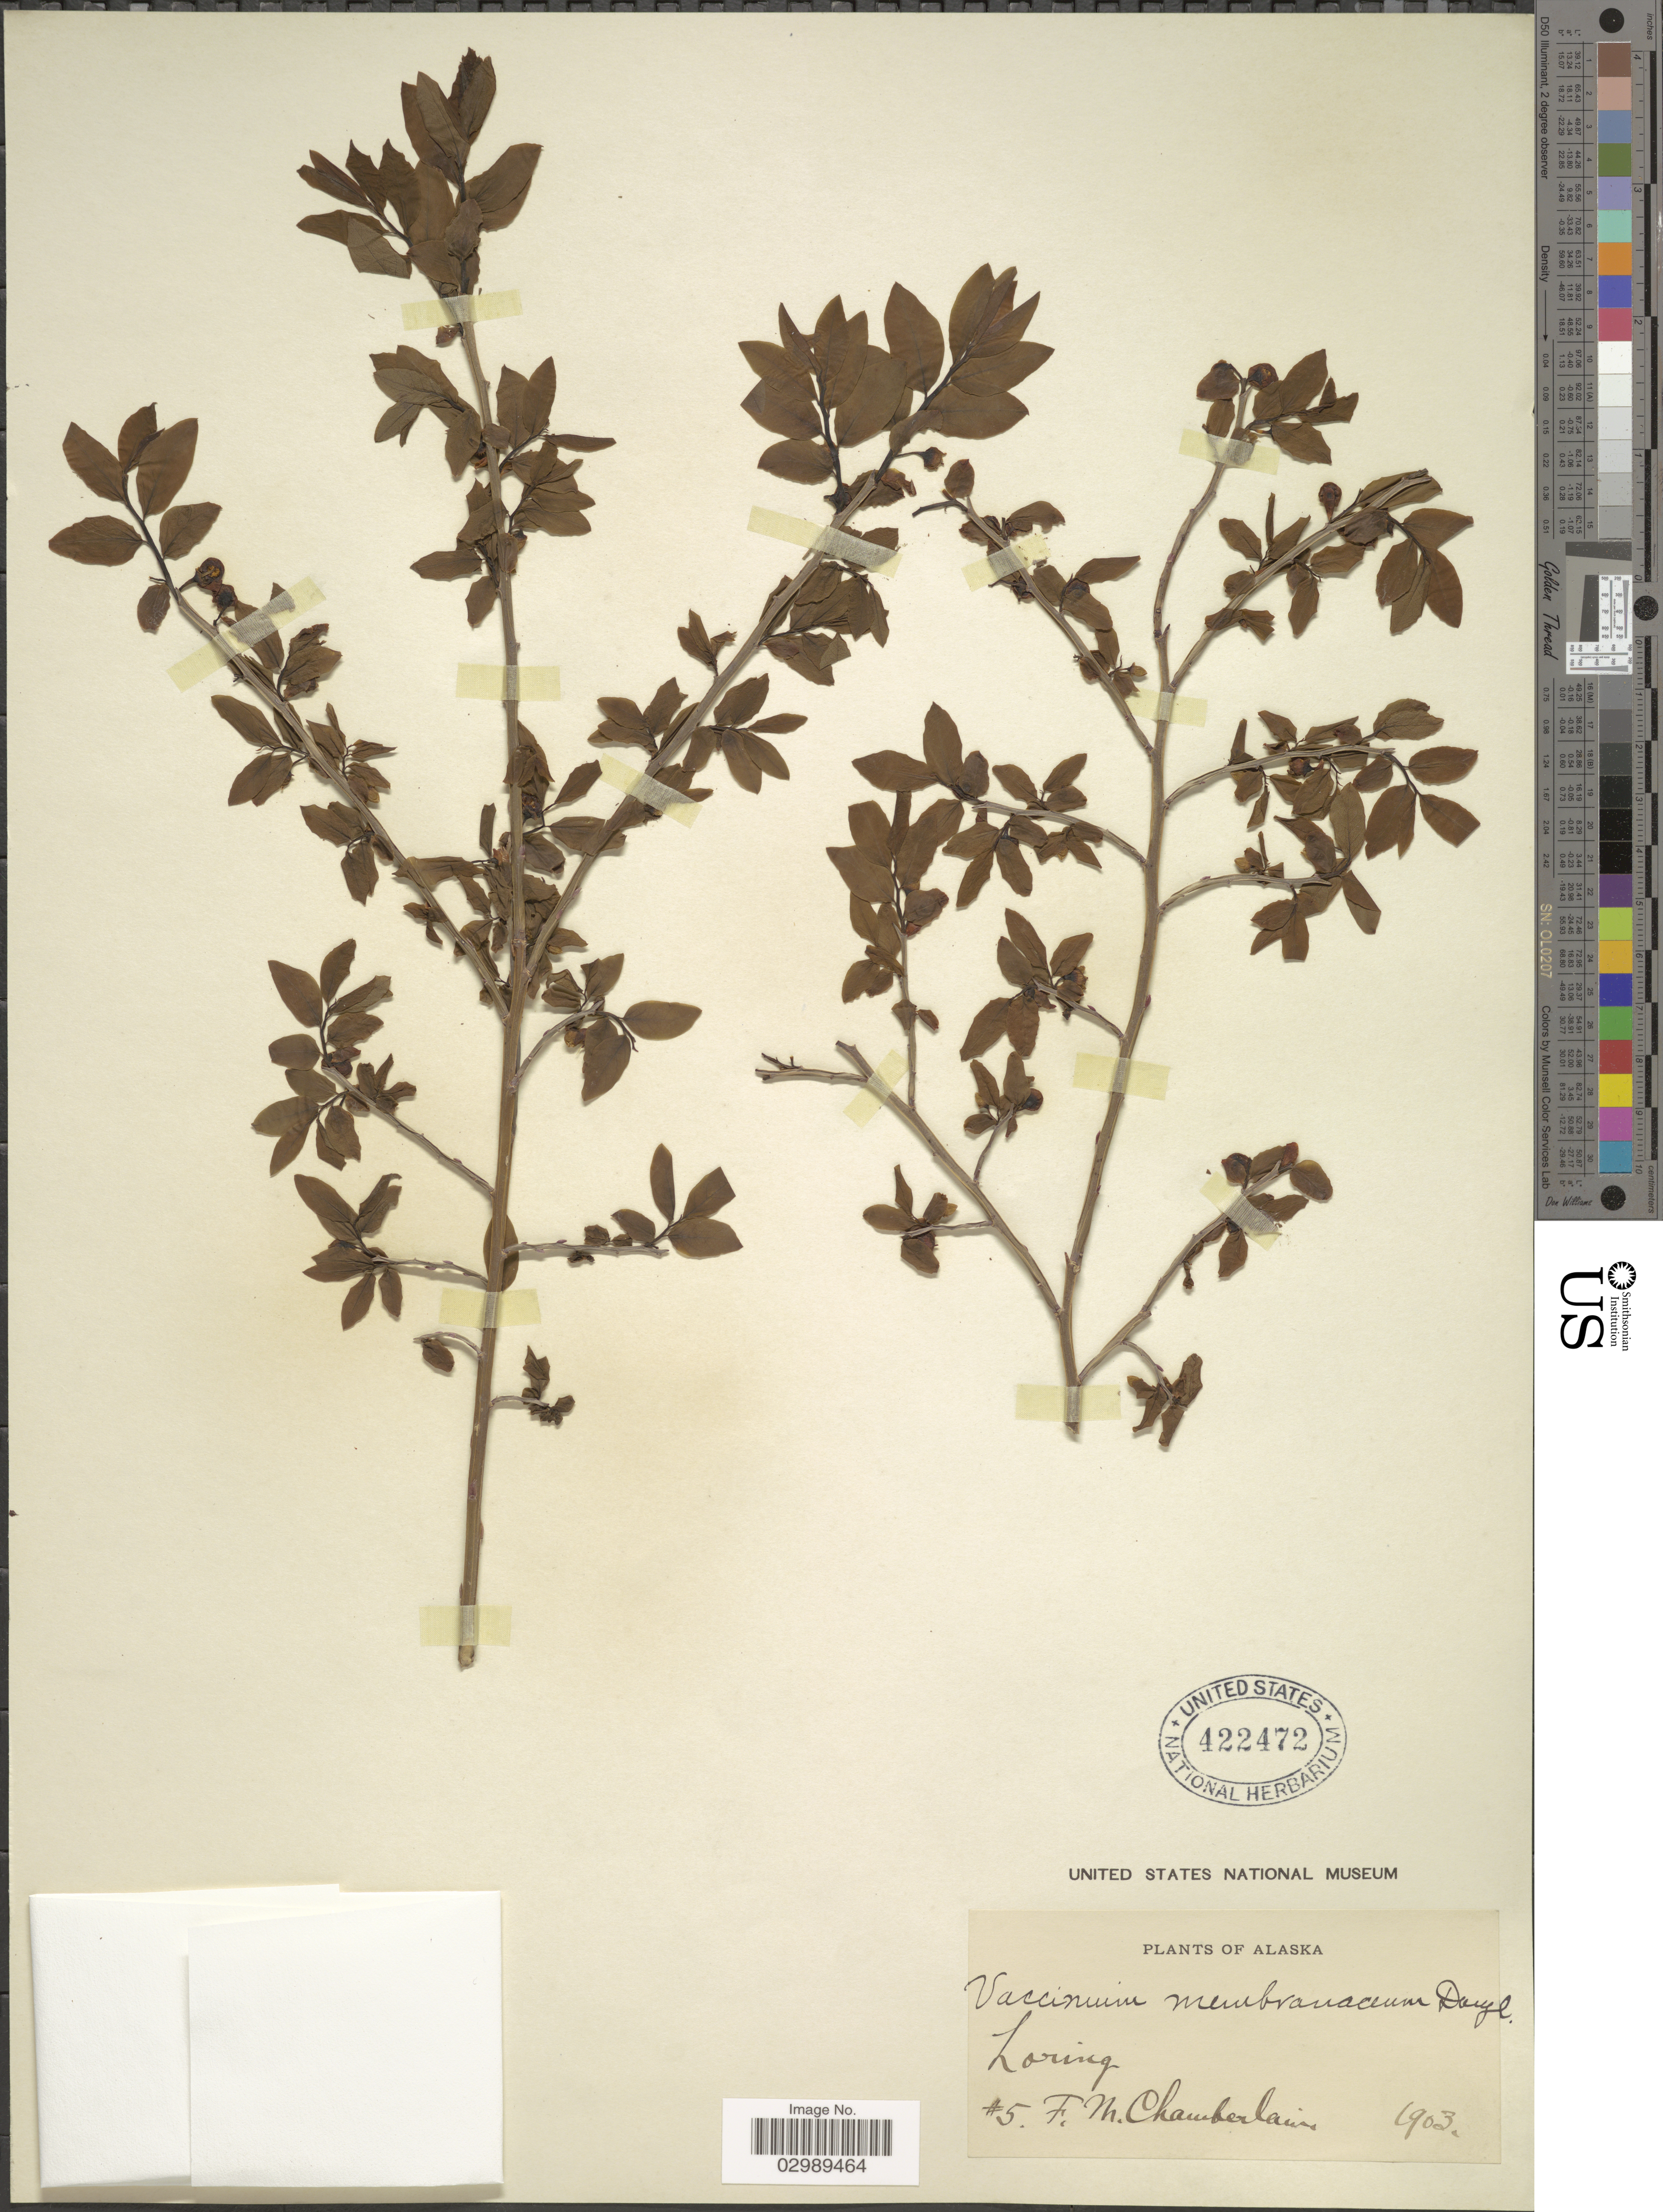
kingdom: Plantae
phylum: Tracheophyta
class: Magnoliopsida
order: Ericales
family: Ericaceae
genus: Vaccinium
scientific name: Vaccinium parvifolium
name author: Small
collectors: F. Chamberlain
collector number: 5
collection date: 1903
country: United States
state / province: Alaska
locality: Loring.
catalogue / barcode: US 422472